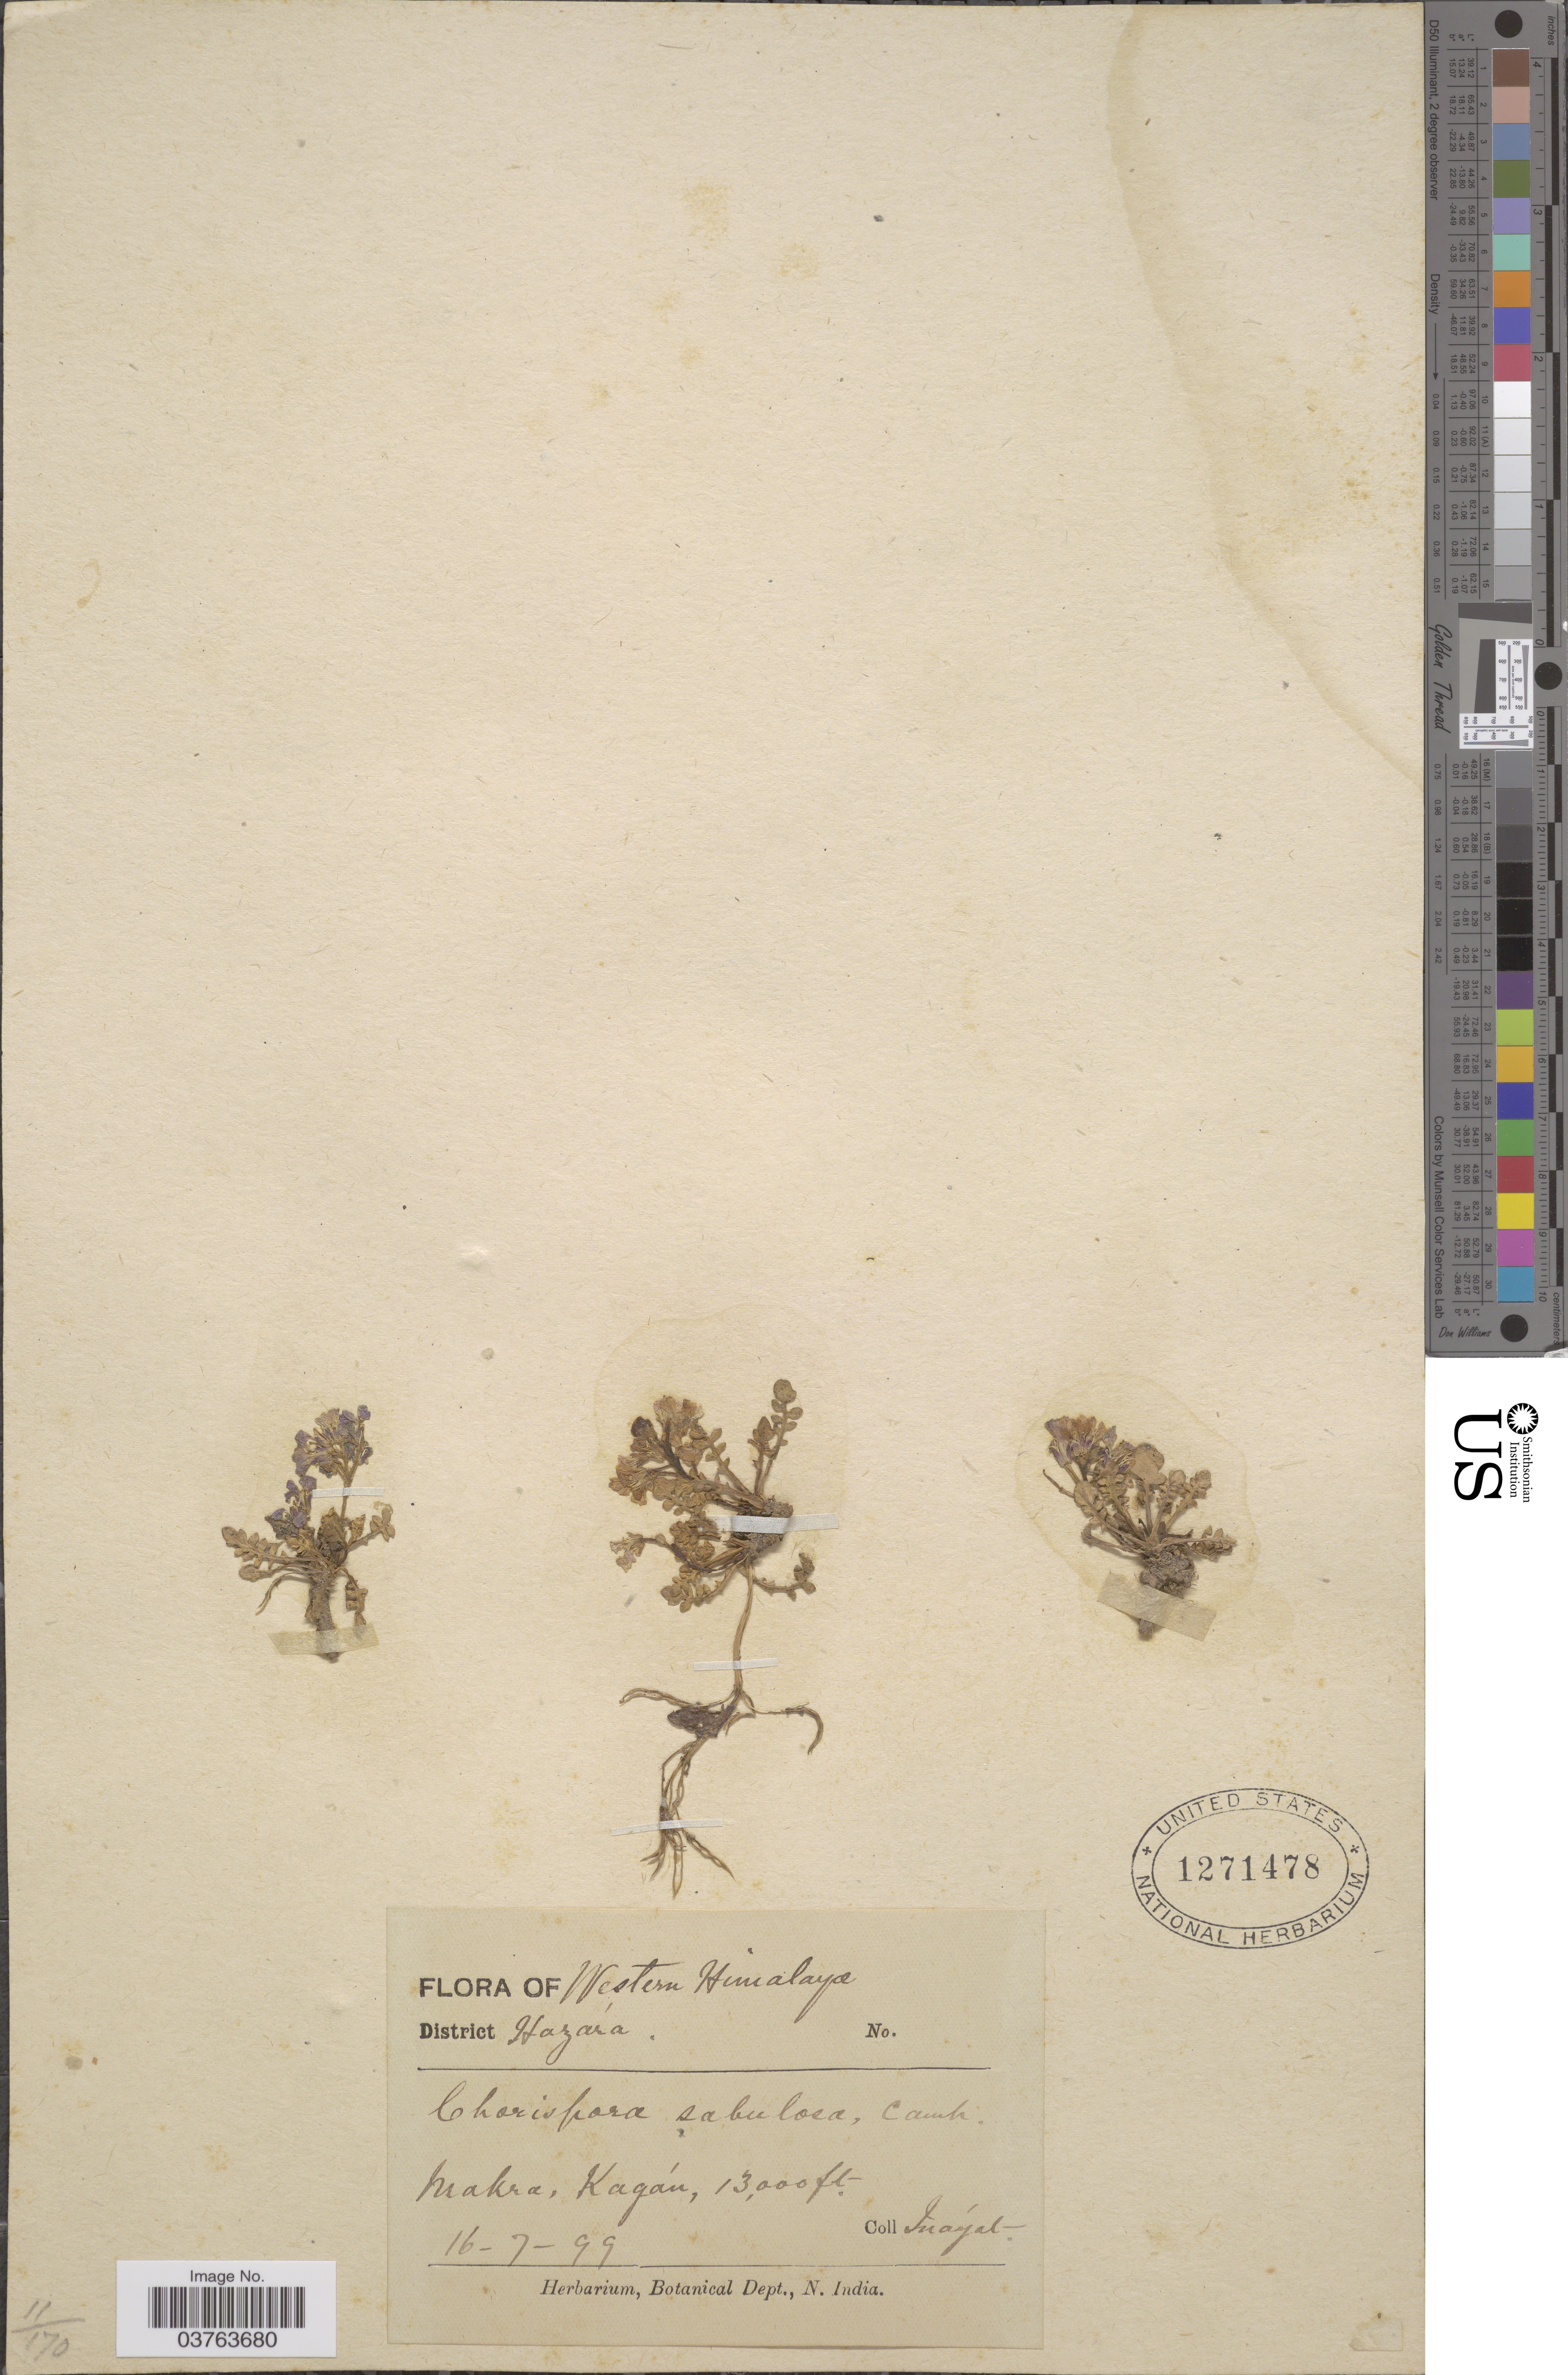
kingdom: Plantae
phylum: Tracheophyta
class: Magnoliopsida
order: Brassicales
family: Brassicaceae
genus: Chorispora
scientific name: Chorispora sabulosa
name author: Cambess.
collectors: -. Inayat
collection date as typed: Transcribed d/m/y: 16/7/99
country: Pakistan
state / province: Khyber Pakhtunkhwa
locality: Western Himalaya. District Házara. Makra, Kagán.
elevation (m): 3962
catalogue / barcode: US 1271478